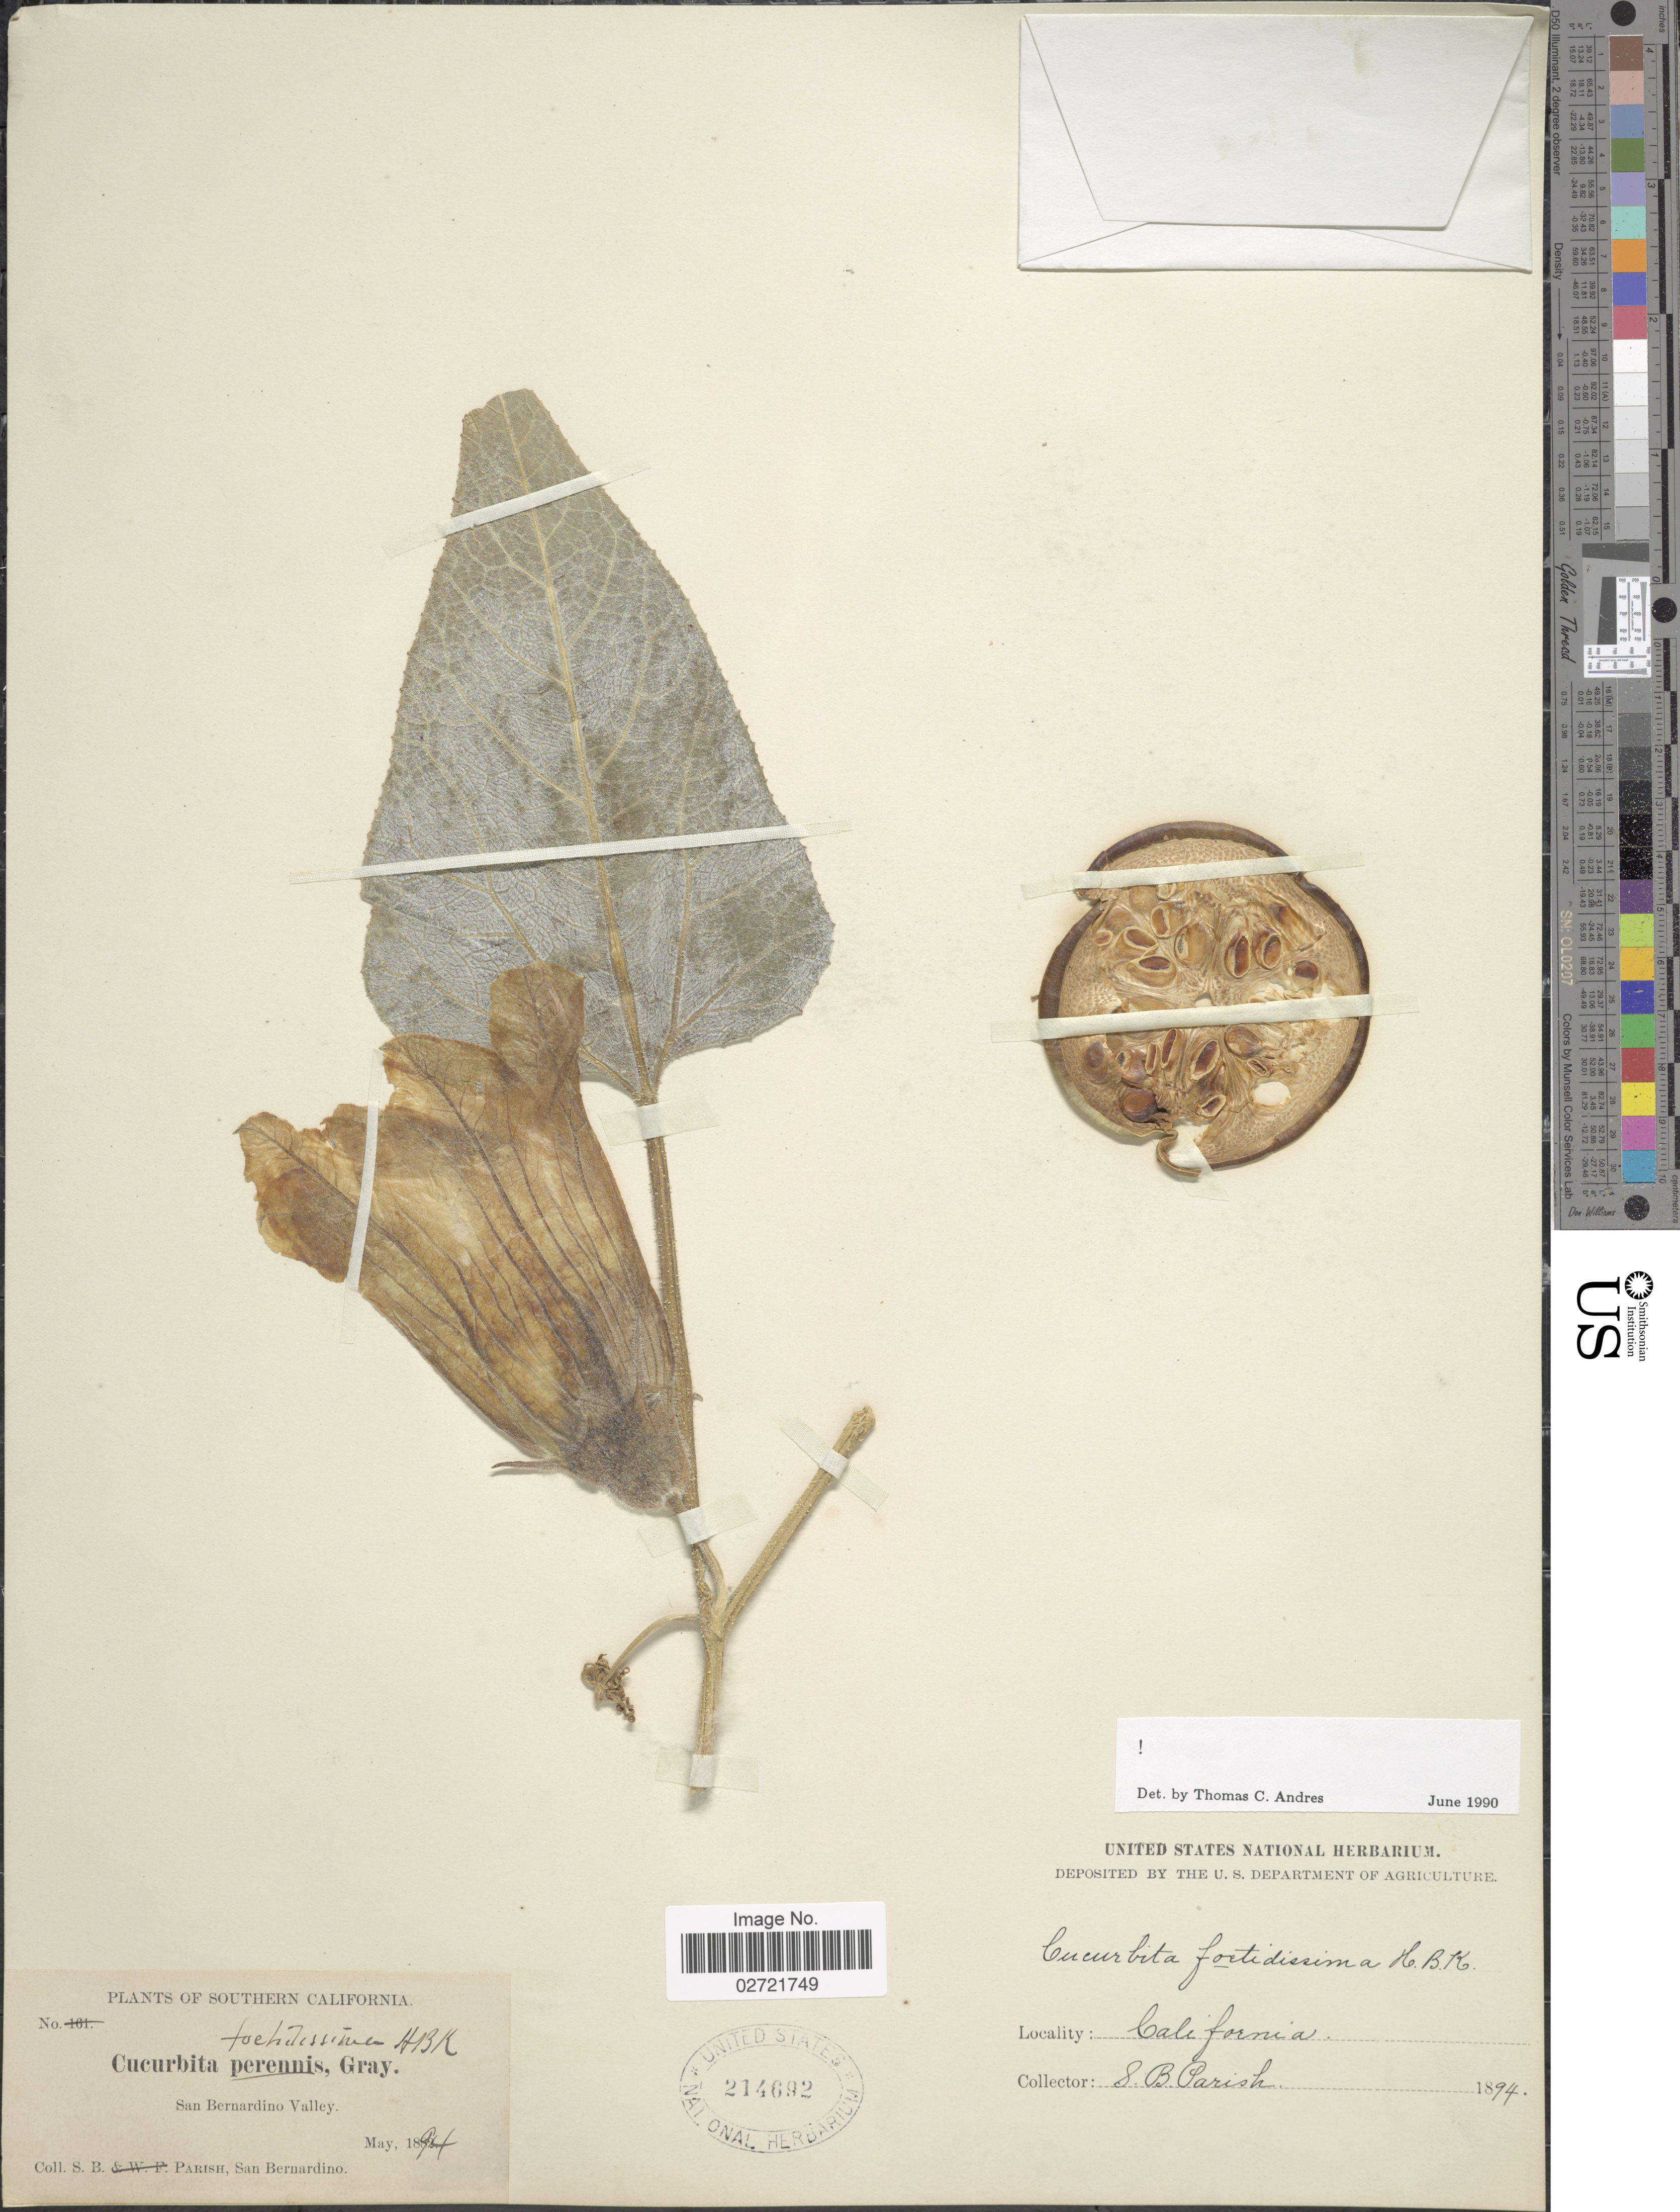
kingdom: Plantae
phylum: Tracheophyta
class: Magnoliopsida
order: Cucurbitales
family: Cucurbitaceae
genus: Cucurbita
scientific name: Cucurbita foetidissima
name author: Kunth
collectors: S. B. Parish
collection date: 1894-05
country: United States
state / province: California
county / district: San Bernardino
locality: Southern California, San Bernardino Valley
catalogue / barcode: US 214692